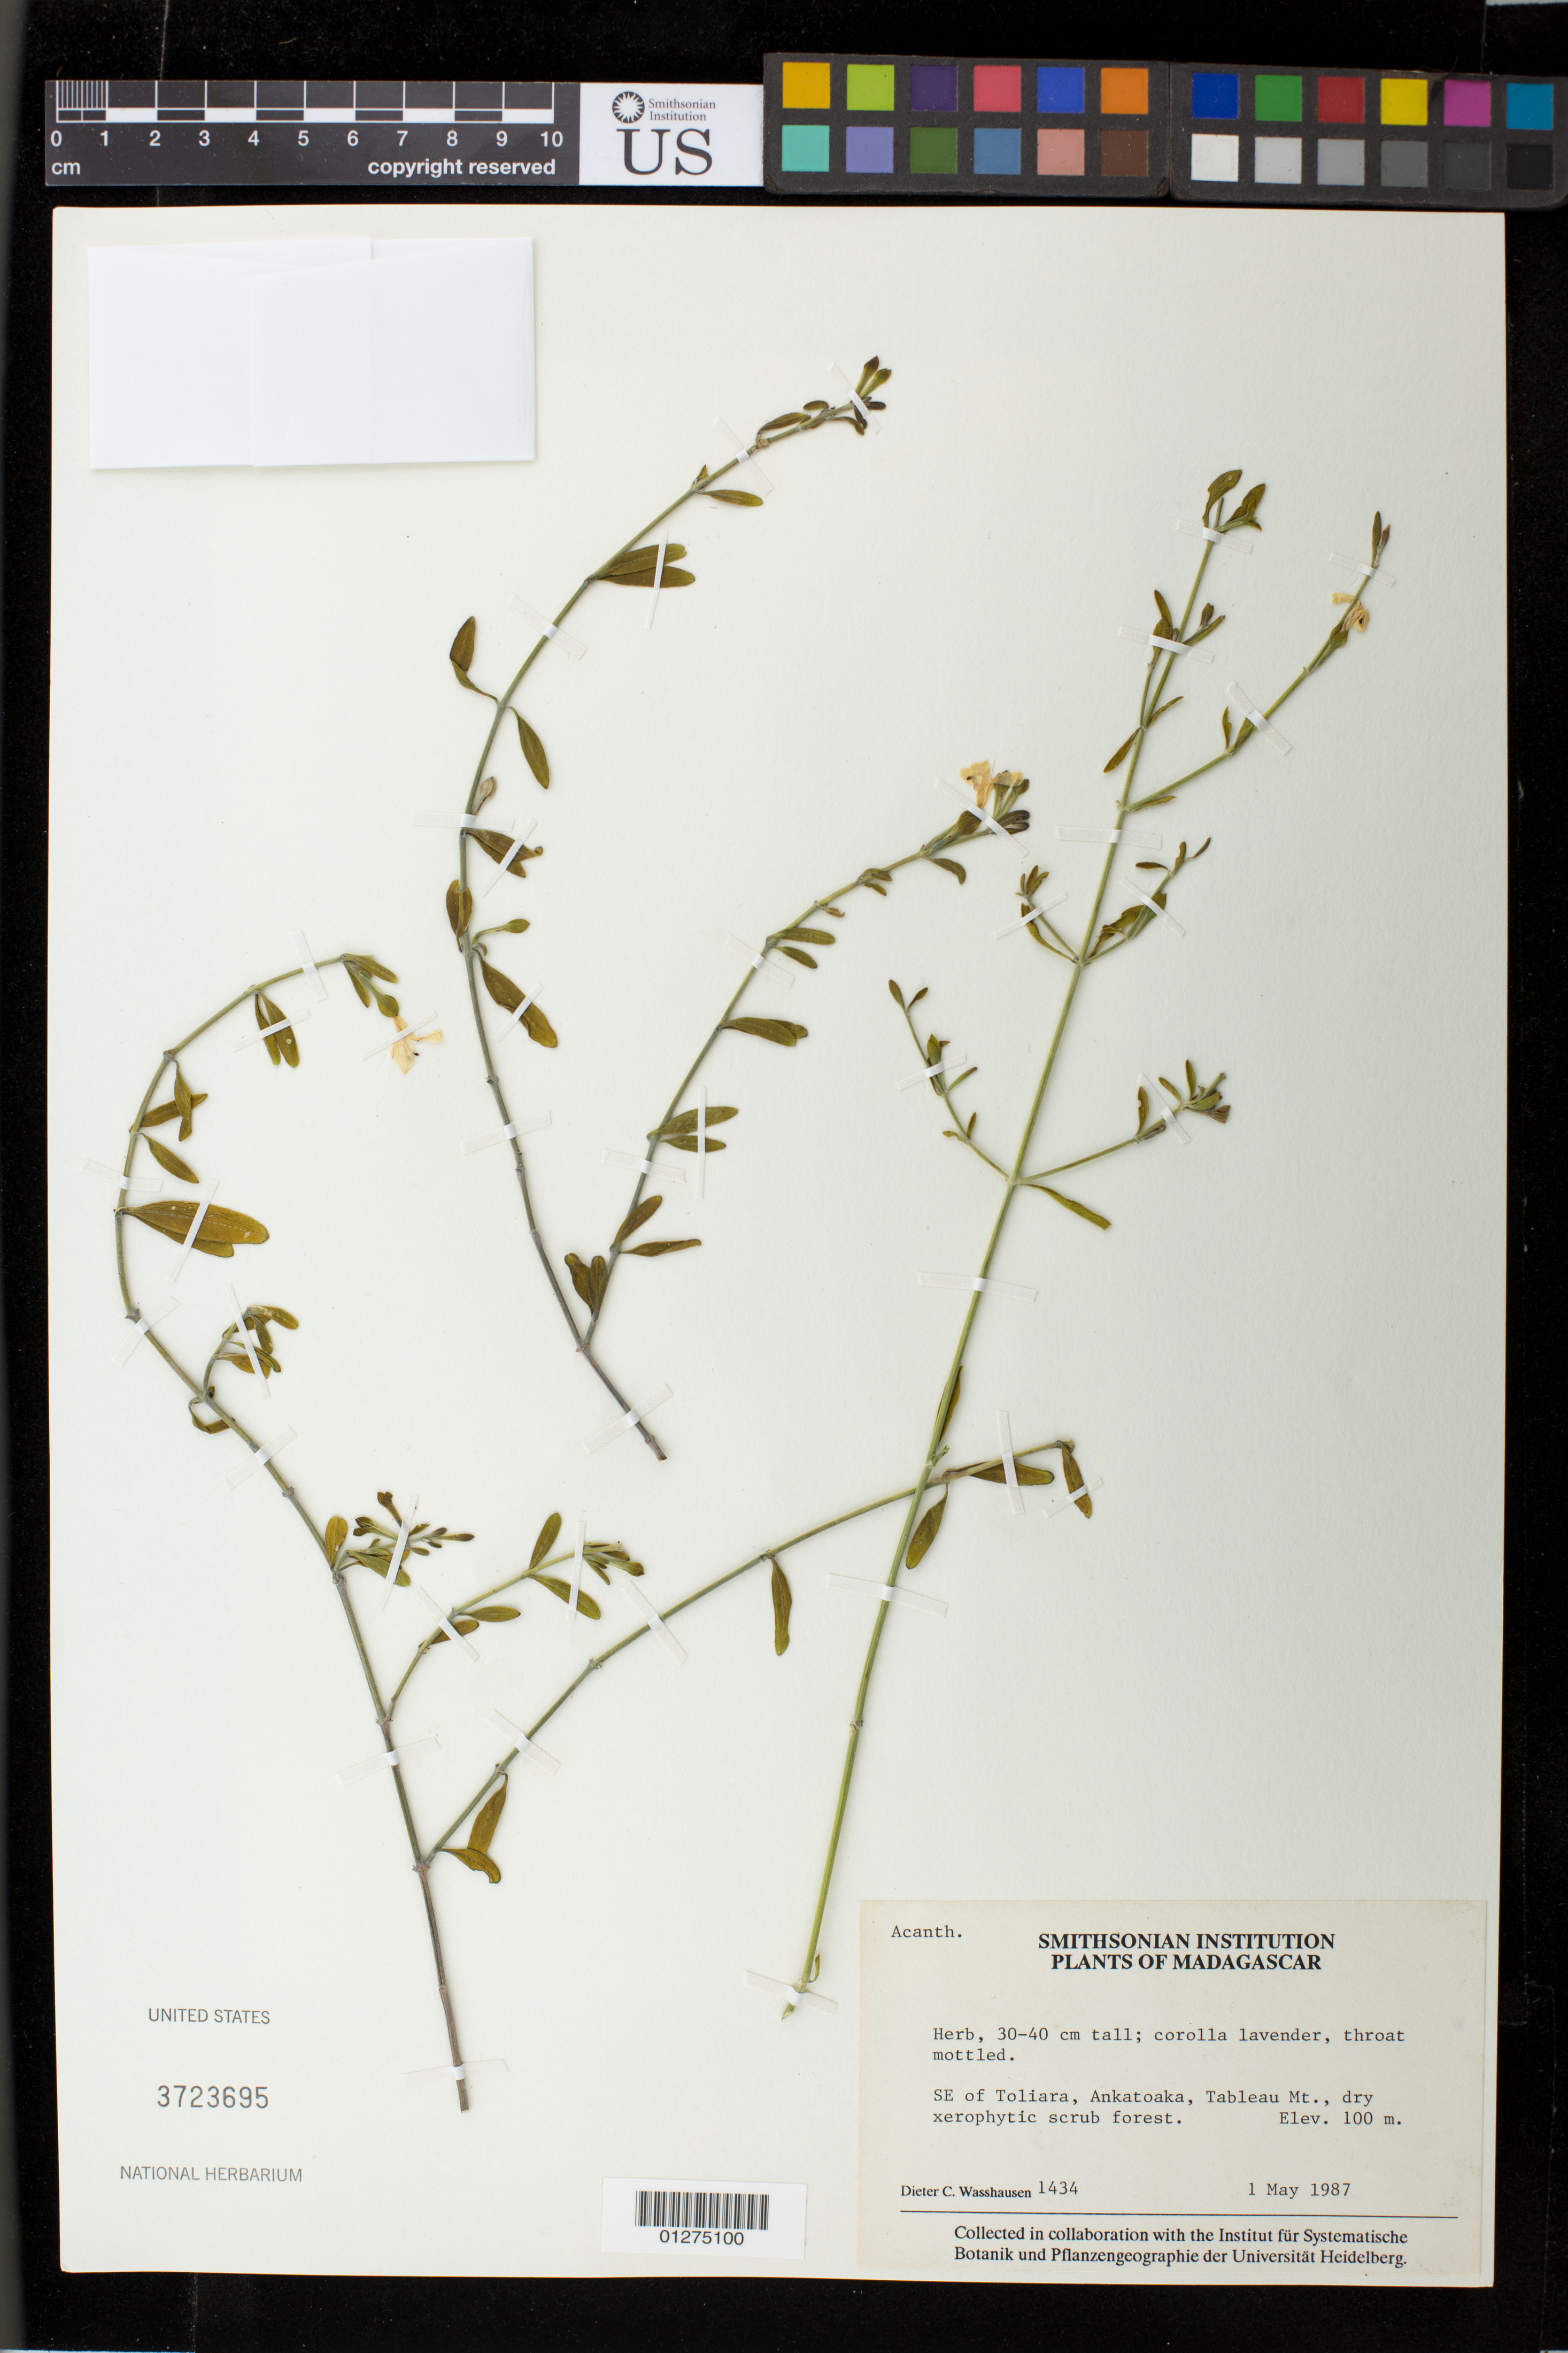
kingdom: Plantae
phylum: Tracheophyta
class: Magnoliopsida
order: Lamiales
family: Acanthaceae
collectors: D. C. Wasshausen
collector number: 1434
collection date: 1987-05-01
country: Madagascar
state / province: Atsimo-Andrefana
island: Madagascar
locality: SE of Toliara, Ankatoaka, Tableau Mt.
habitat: dry xerophytic scrub forest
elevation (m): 100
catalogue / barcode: US 3723695